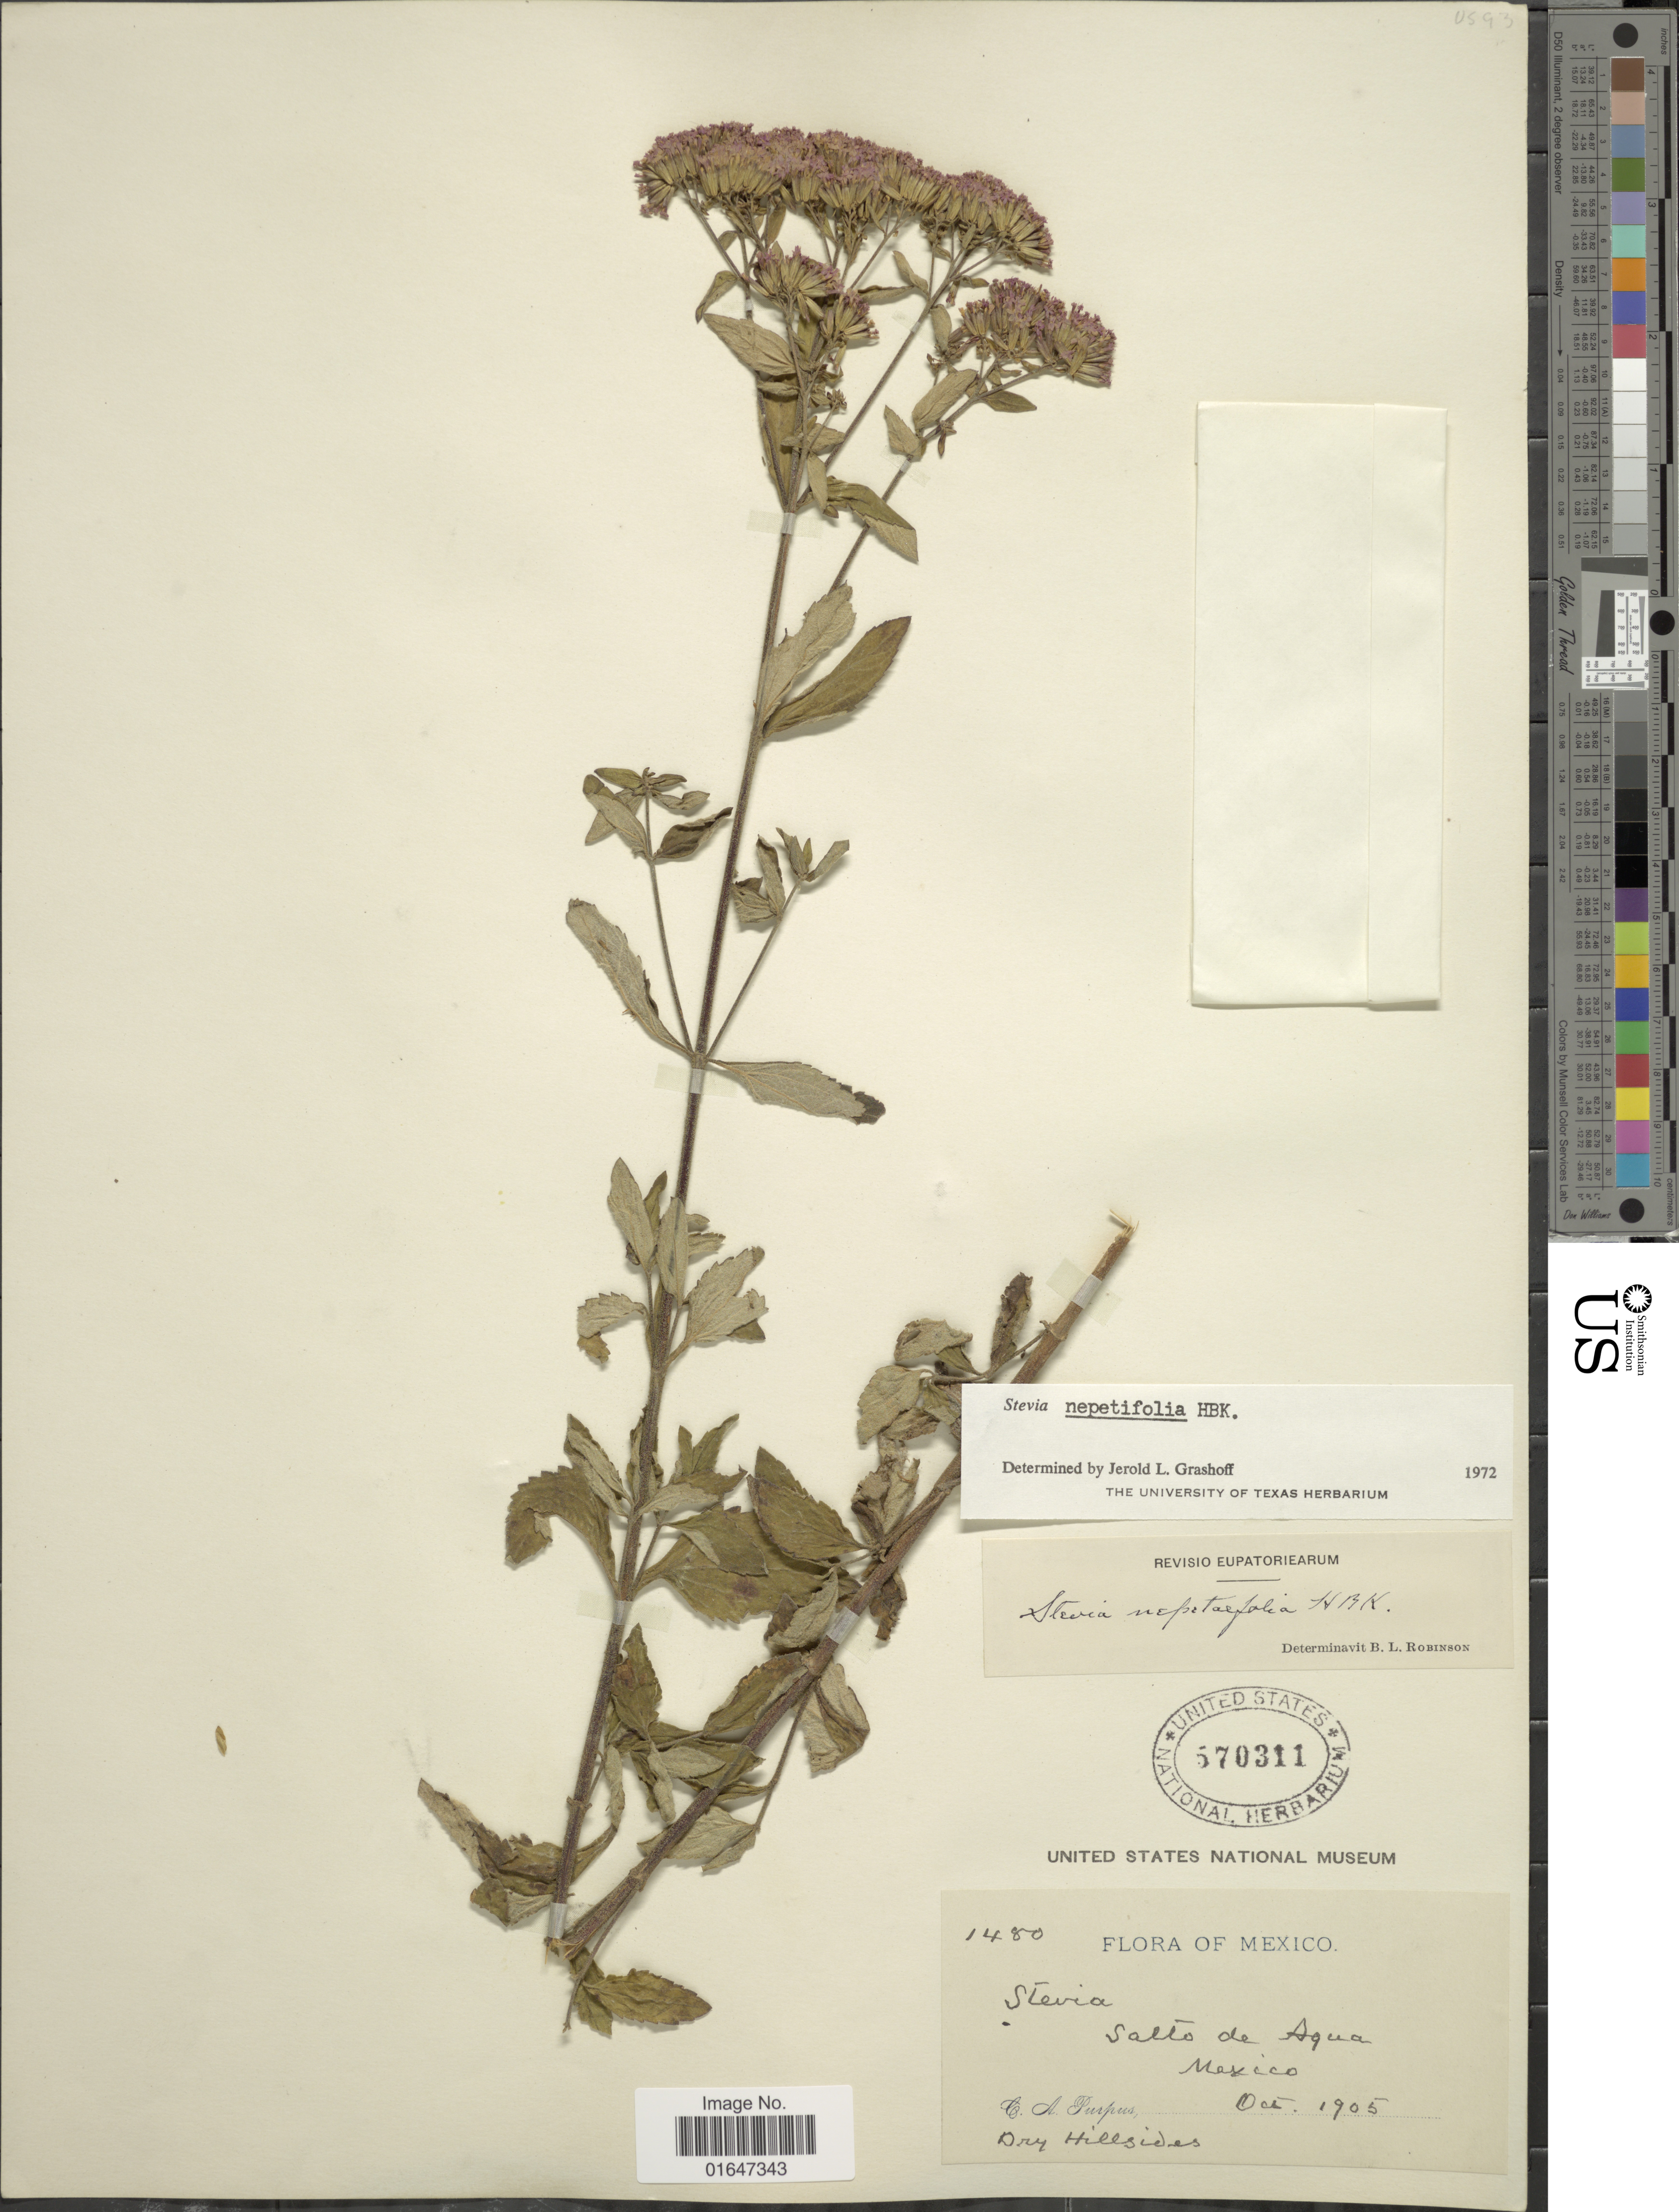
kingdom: Plantae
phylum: Tracheophyta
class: Magnoliopsida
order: Asterales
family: Asteraceae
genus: Stevia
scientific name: Stevia suaveolens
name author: Lag.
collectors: C. A. Purpus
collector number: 1480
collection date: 1905-10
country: Mexico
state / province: México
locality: Salto de Agua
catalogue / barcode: US 570311